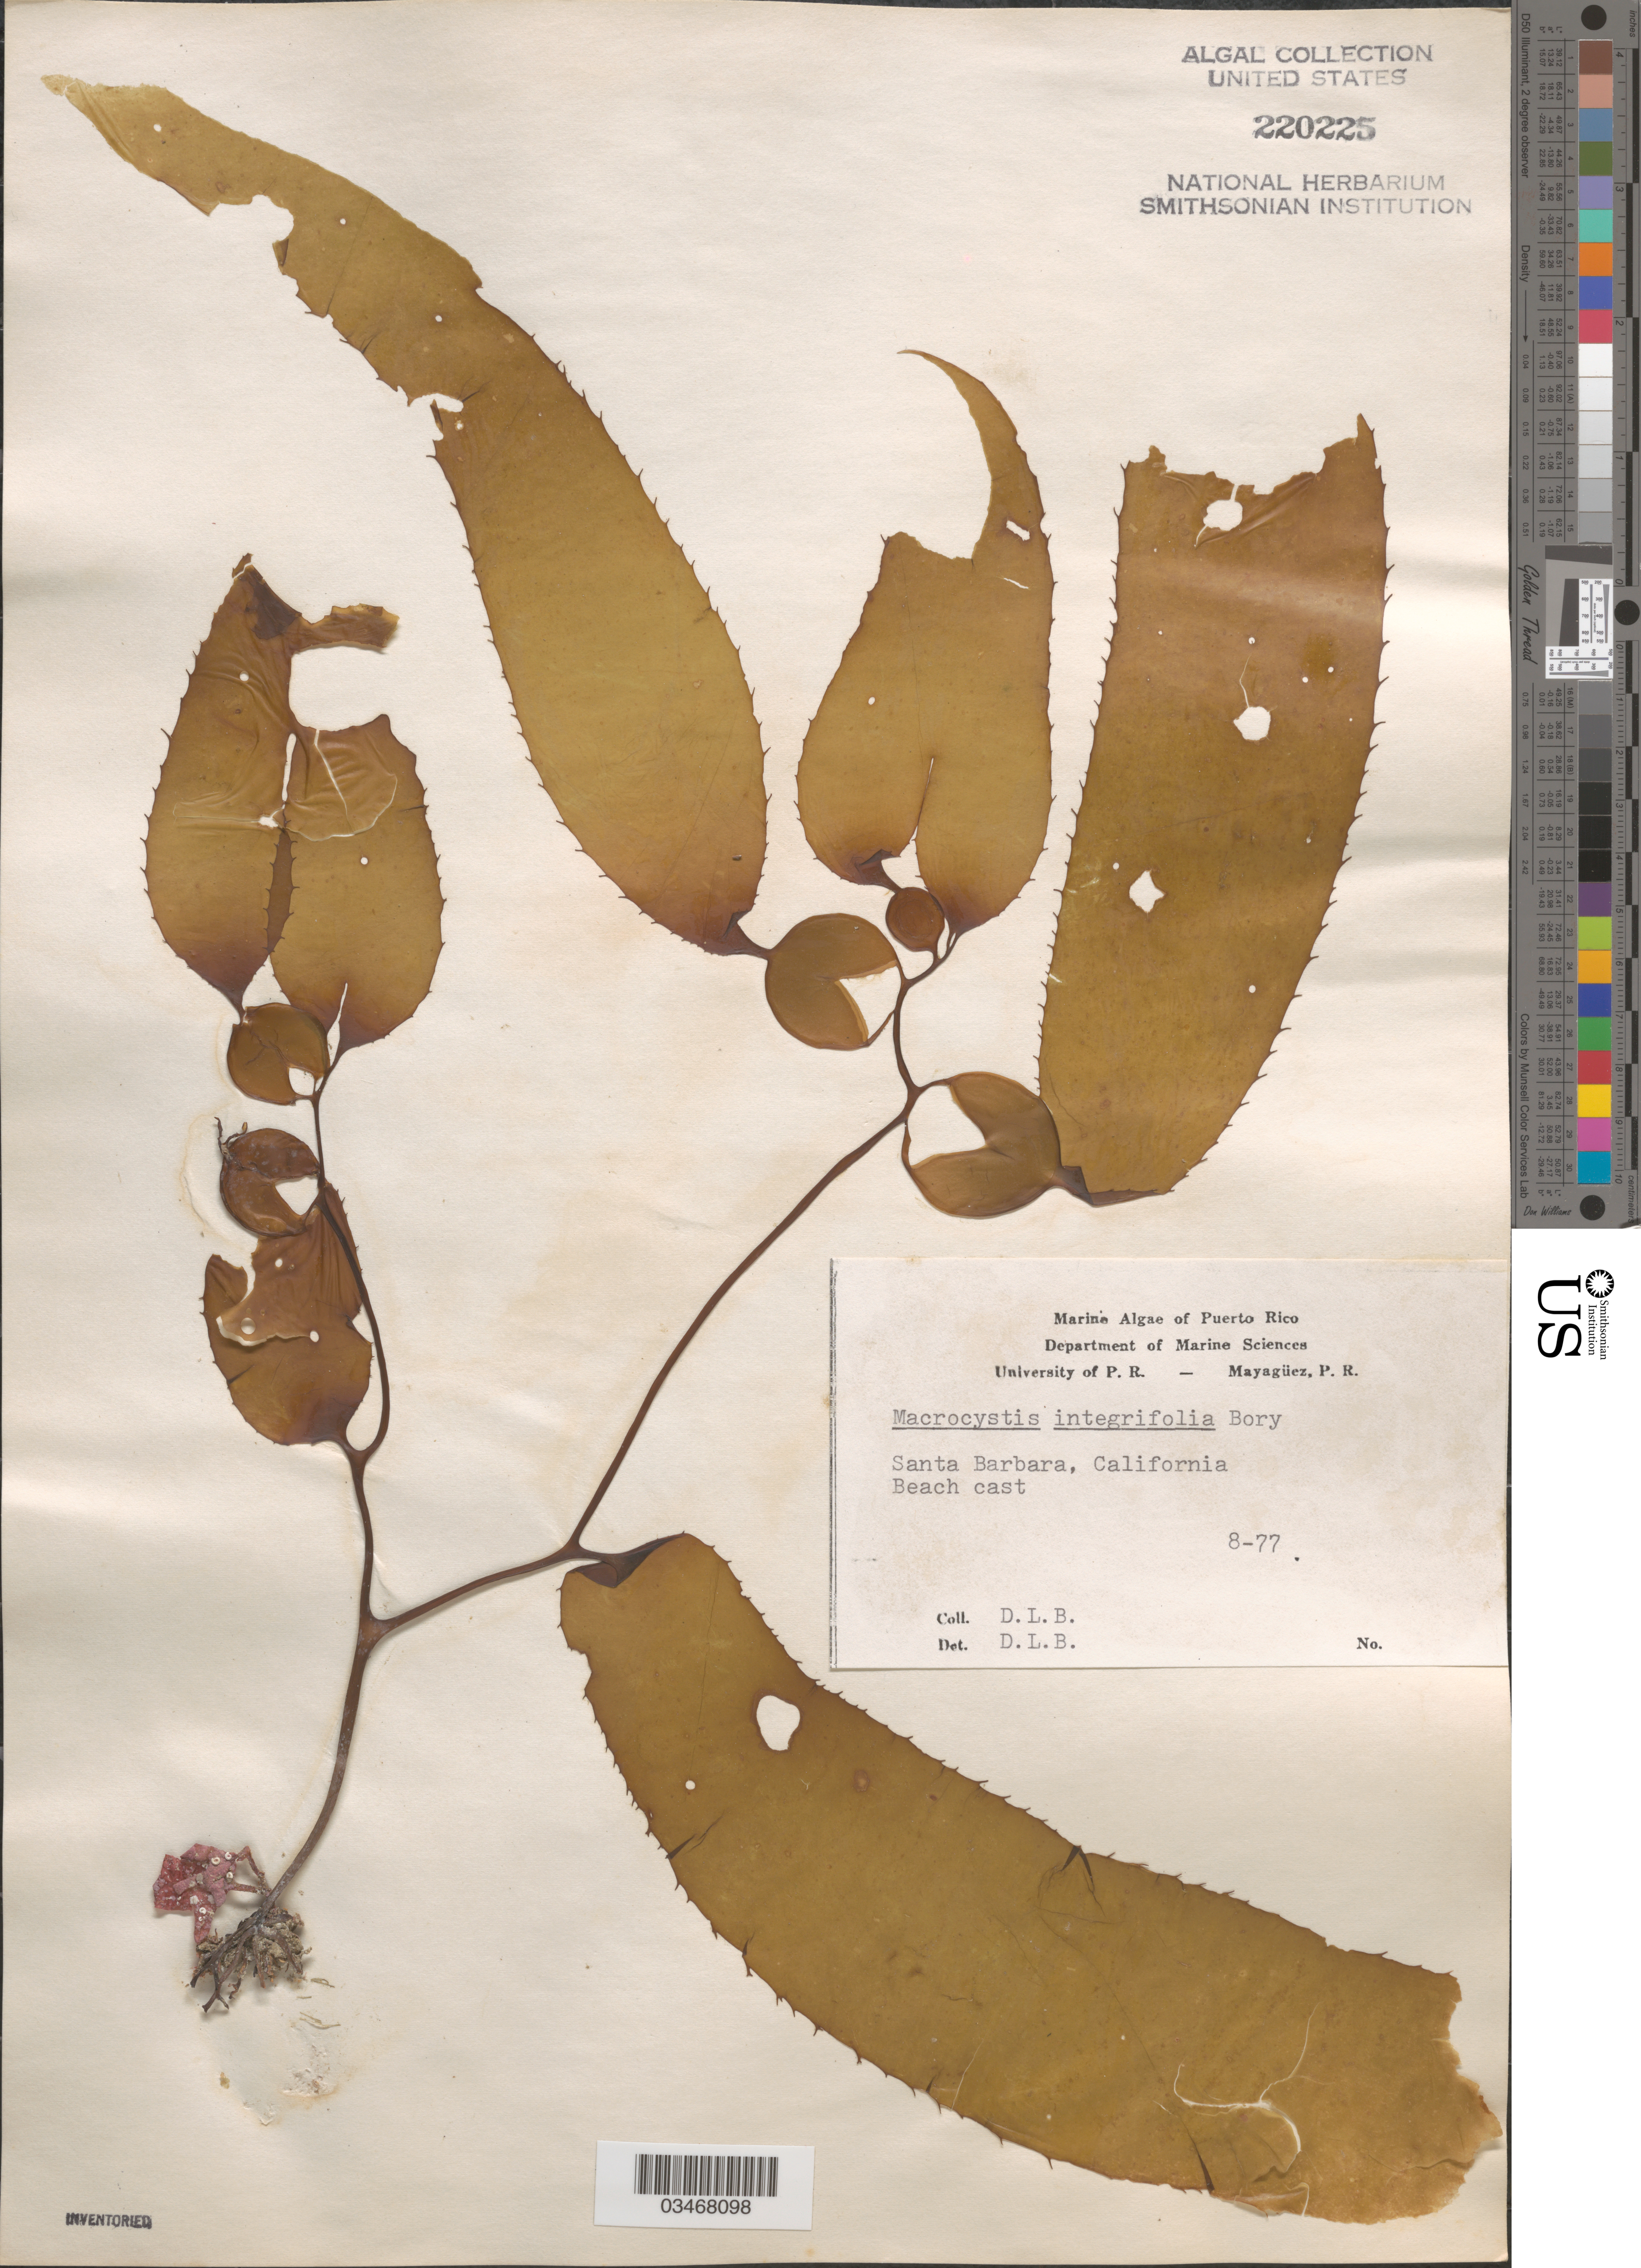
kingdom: Chromista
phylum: Ochrophyta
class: Phaeophyceae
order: Laminariales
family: Laminariaceae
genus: Macrocystis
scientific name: Macrocystis pyrifera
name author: (L.) C. Agardh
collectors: D.L. Ballantine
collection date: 1977-08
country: United States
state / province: California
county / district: Santa Barbara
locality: Santa Barbara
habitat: Beach cast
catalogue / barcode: US 220225